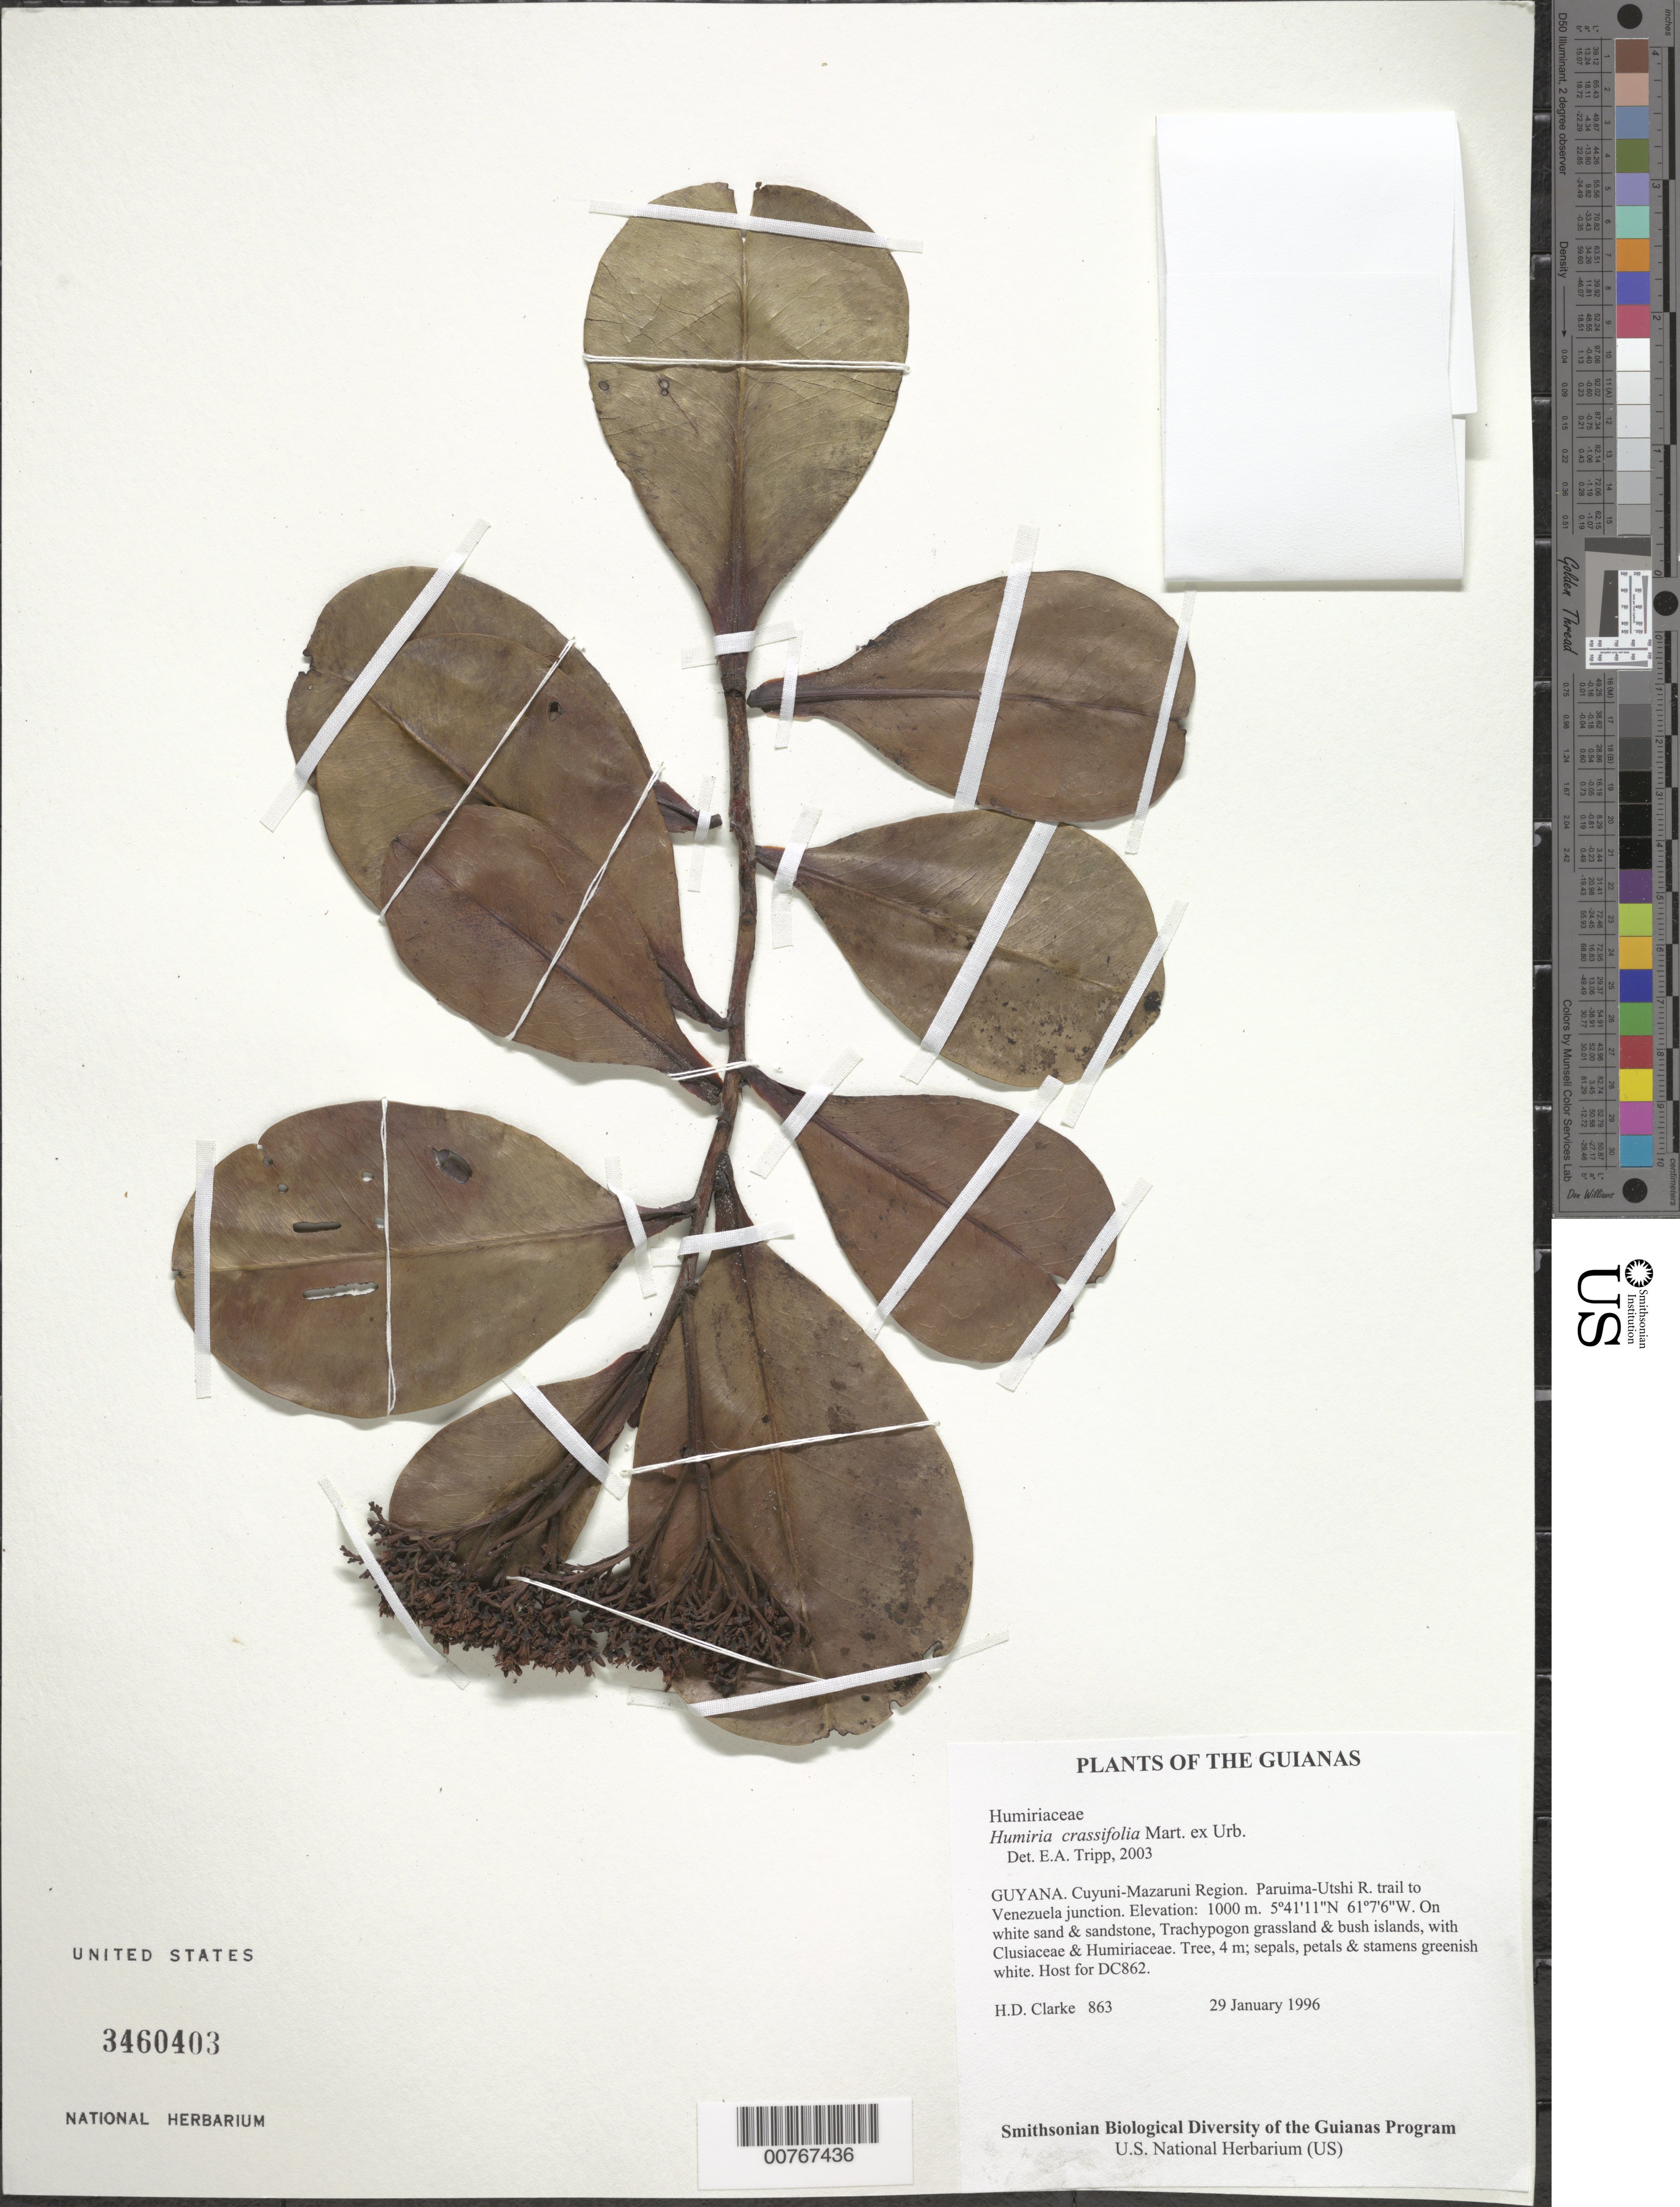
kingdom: Plantae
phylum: Tracheophyta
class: Magnoliopsida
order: Malpighiales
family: Humiriaceae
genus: Humiria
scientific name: Humiria crassifolia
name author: Mart. ex Urb.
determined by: Tripp, Erin A.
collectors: H. D. Clarke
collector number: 863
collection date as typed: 29 January 1996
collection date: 1996-01-29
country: Guyana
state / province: Cuyuni-Mazaruni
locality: Paruima-Utshi R. trail to Venezuela junction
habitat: On white sand & sandstone, Trachypogon grassland & bush islands, with Clusiaceae & Humiriaceae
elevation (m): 1000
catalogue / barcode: US 3460403